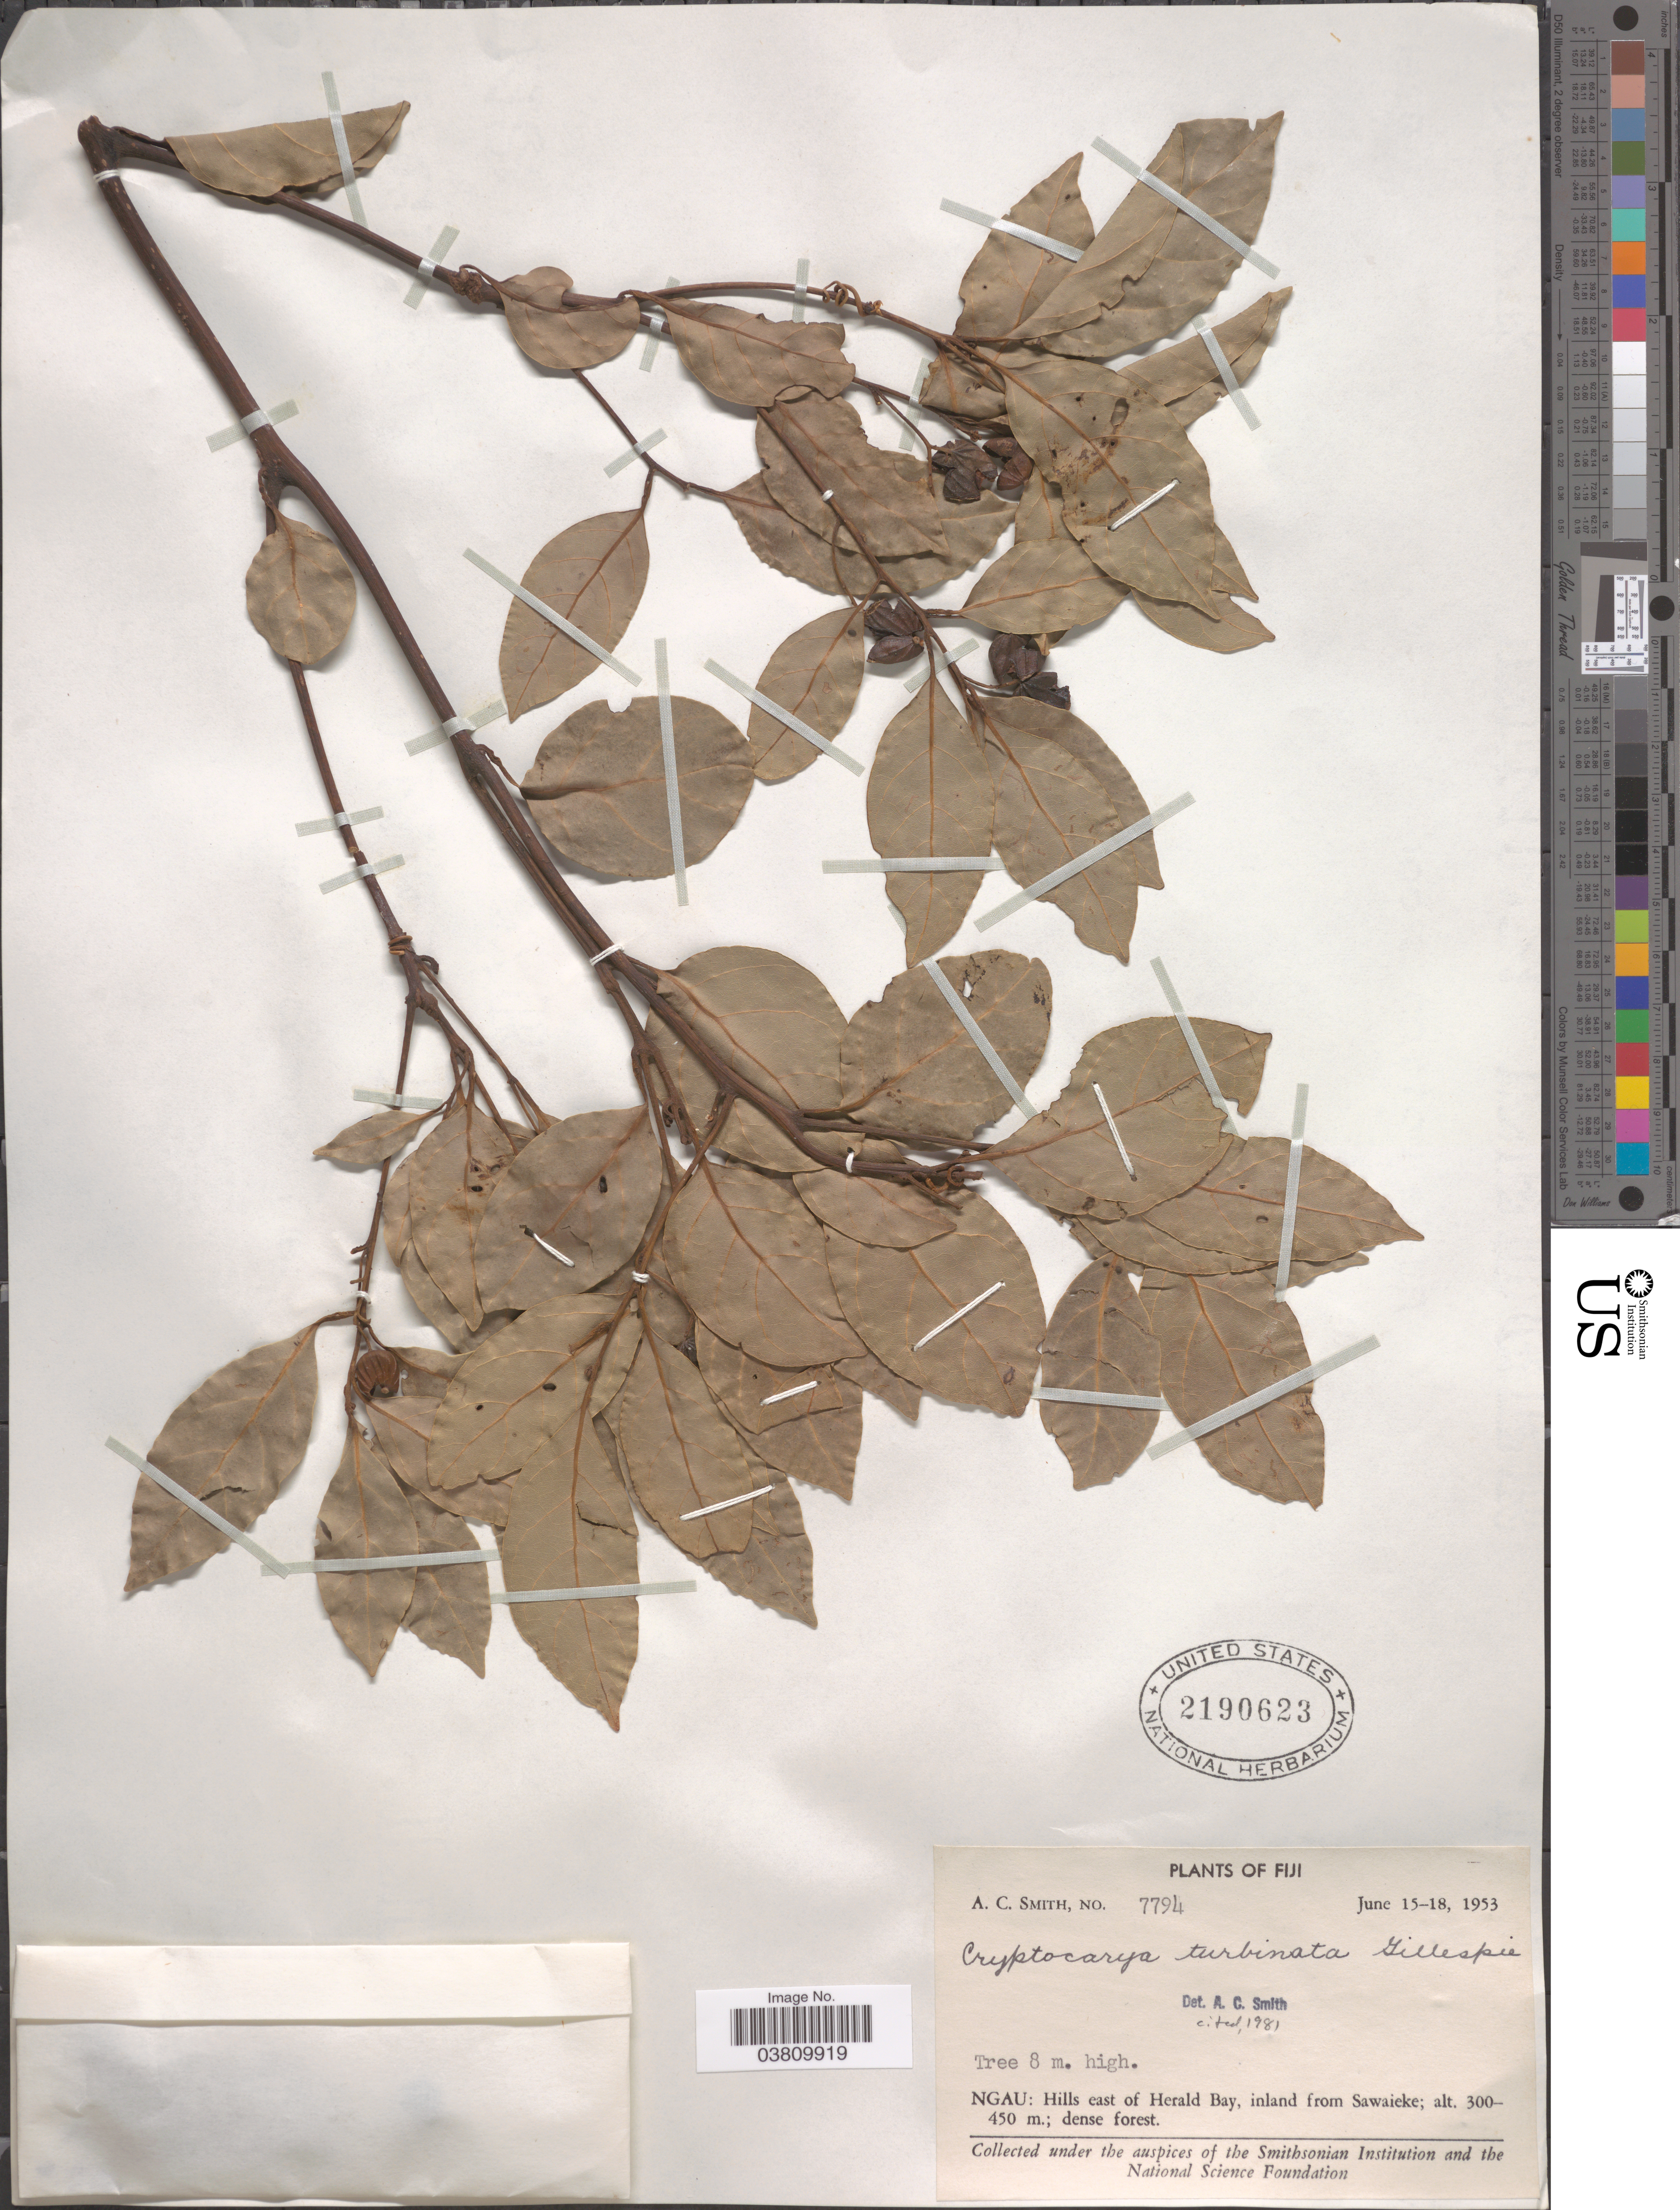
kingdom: Plantae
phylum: Tracheophyta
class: Magnoliopsida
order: Laurales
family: Lauraceae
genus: Cryptocarya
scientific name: Cryptocarya turbinata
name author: Gillespie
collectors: A. C. Smith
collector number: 7794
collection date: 1953-06-15/1953-06-18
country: Fiji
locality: Ngau: Hills east of Herald Bay, inland from Sawaieke.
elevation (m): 300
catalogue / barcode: US 2190623